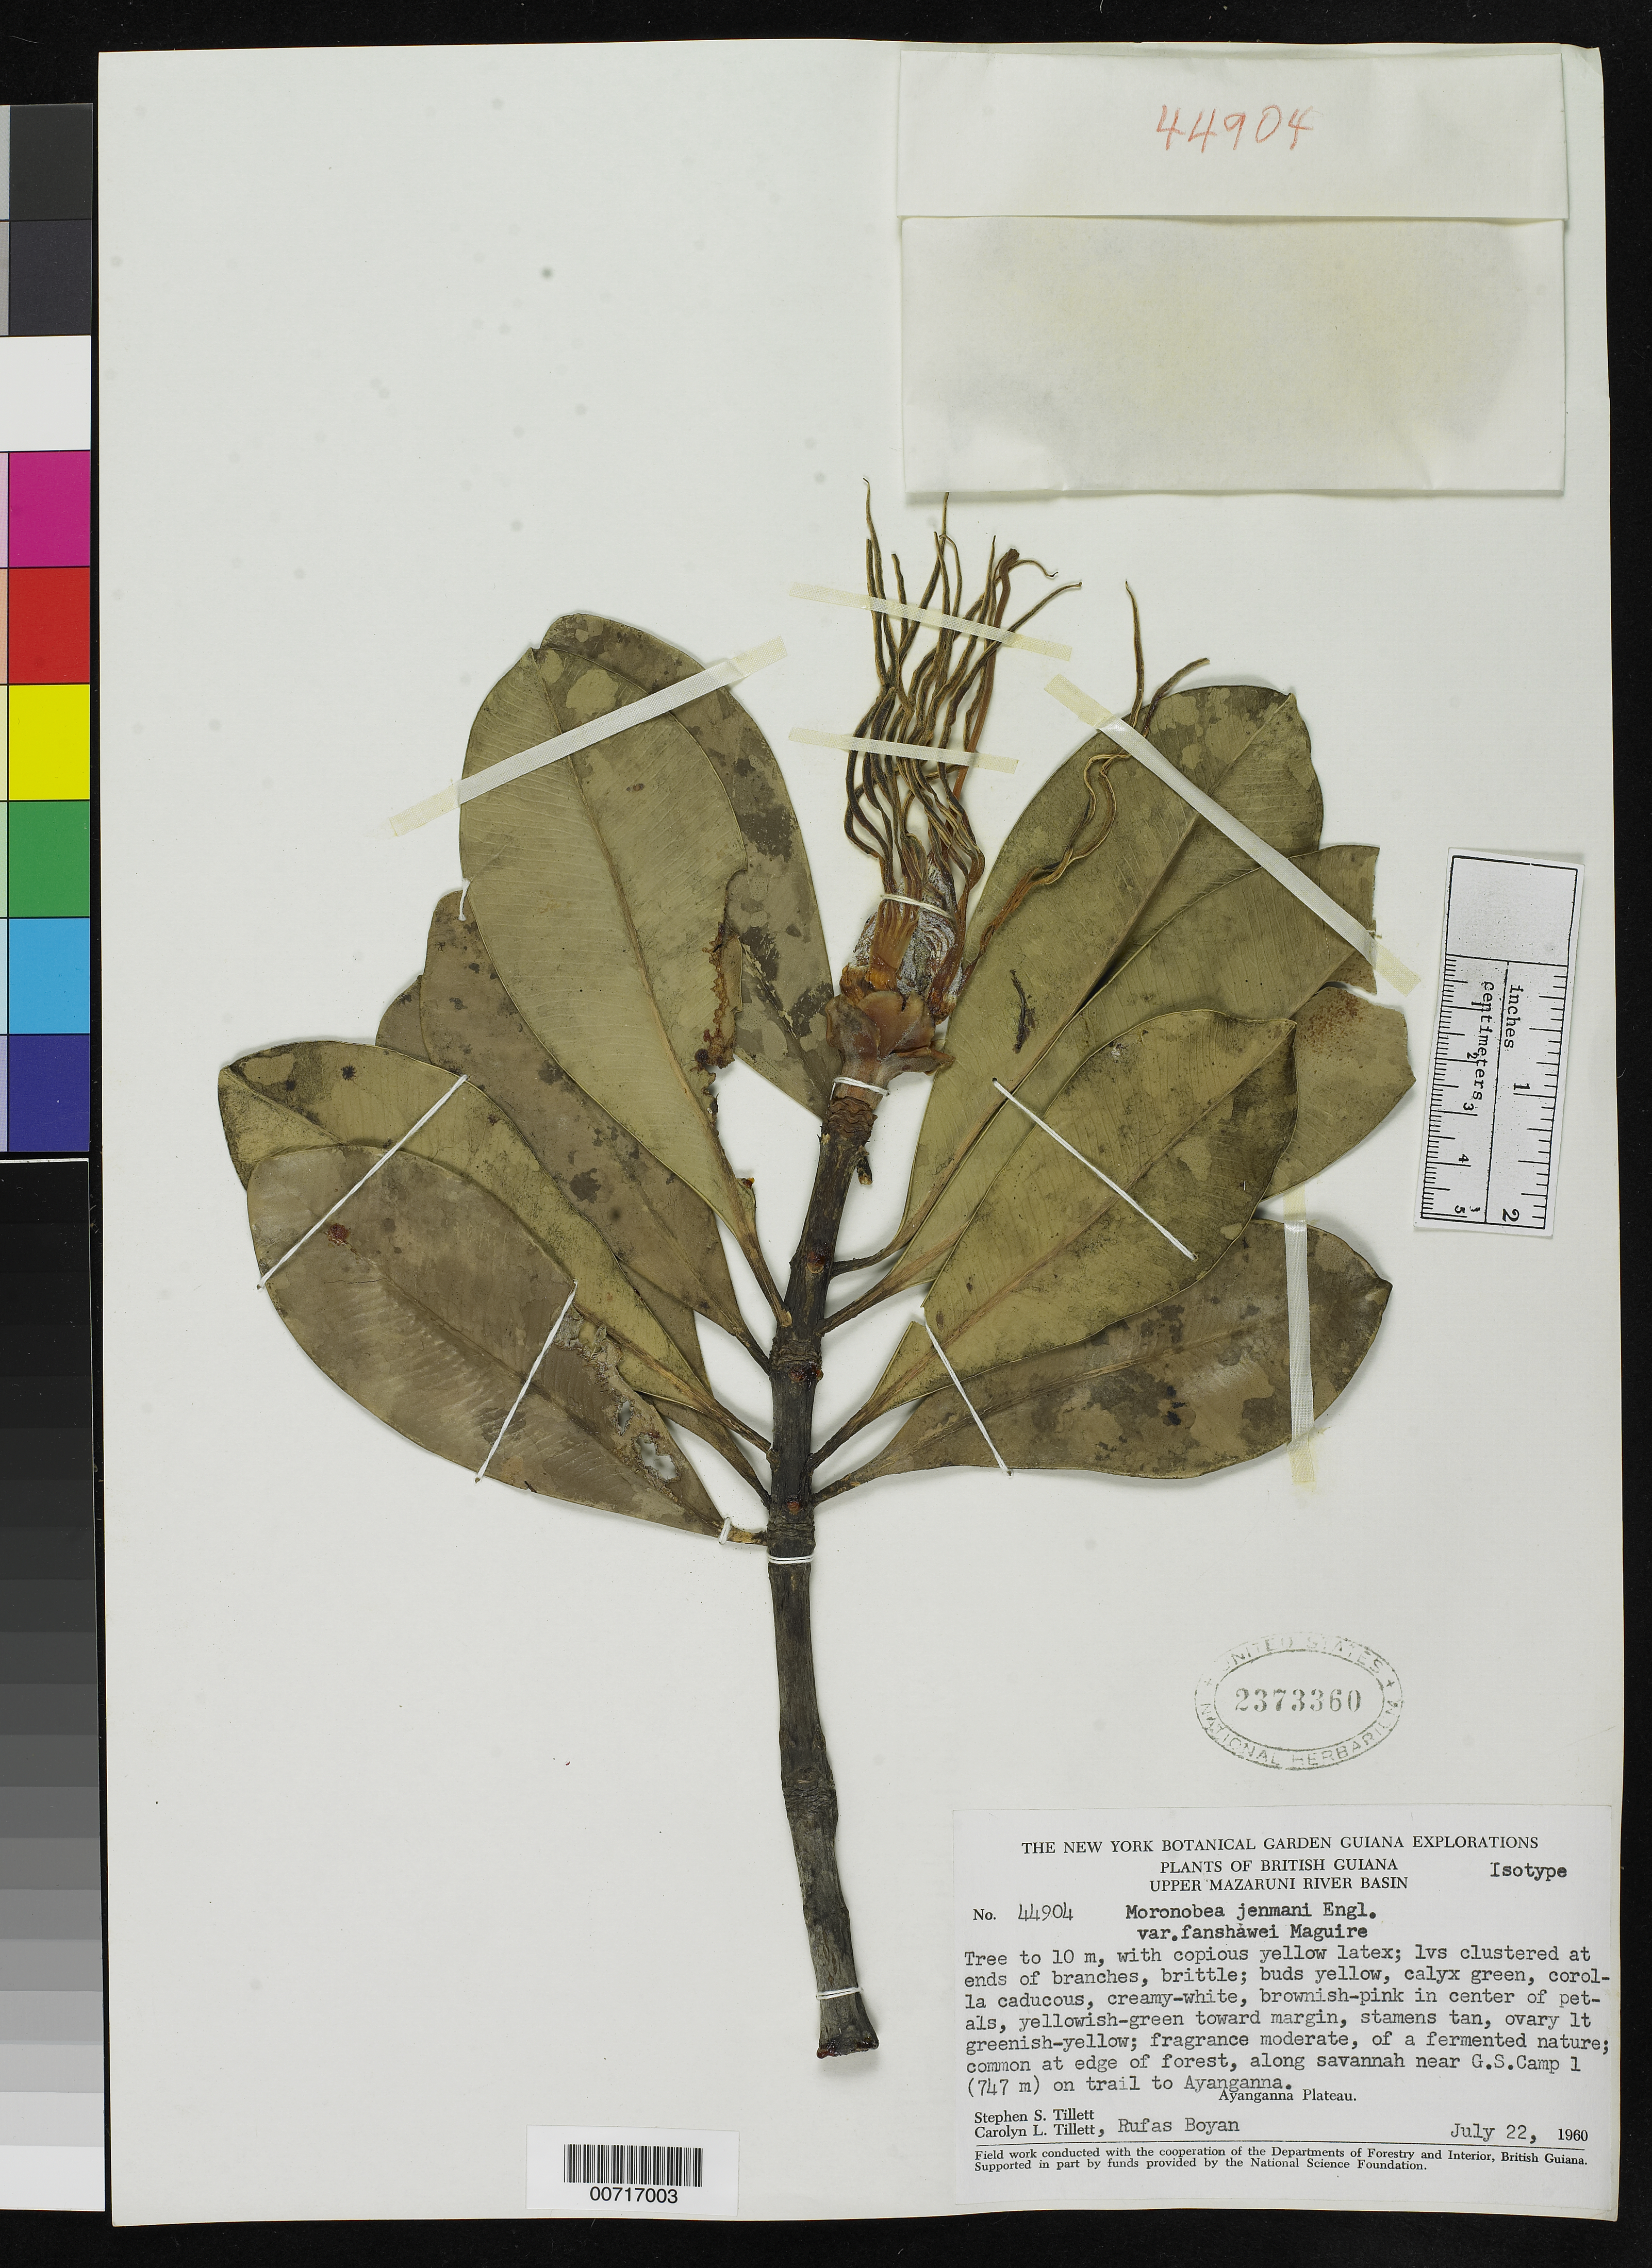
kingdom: Plantae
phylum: Tracheophyta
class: Magnoliopsida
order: Malpighiales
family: Clusiaceae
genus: Moronobea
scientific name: Moronobea jenmanii var. fanshawei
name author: Maguire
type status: Isotype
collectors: S. S. Tillett, C. L. Tillett & R. Boyan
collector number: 44904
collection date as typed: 22 Jul 1960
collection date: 1960-07-22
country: Guyana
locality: British Guiana, Upper Mazaruni River Basin, Ayanganna Plateau, along savannah near G.S. Camp 1 on trail to Ayanganna.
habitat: At edge of forest, along savannah.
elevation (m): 747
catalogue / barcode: US 2373360